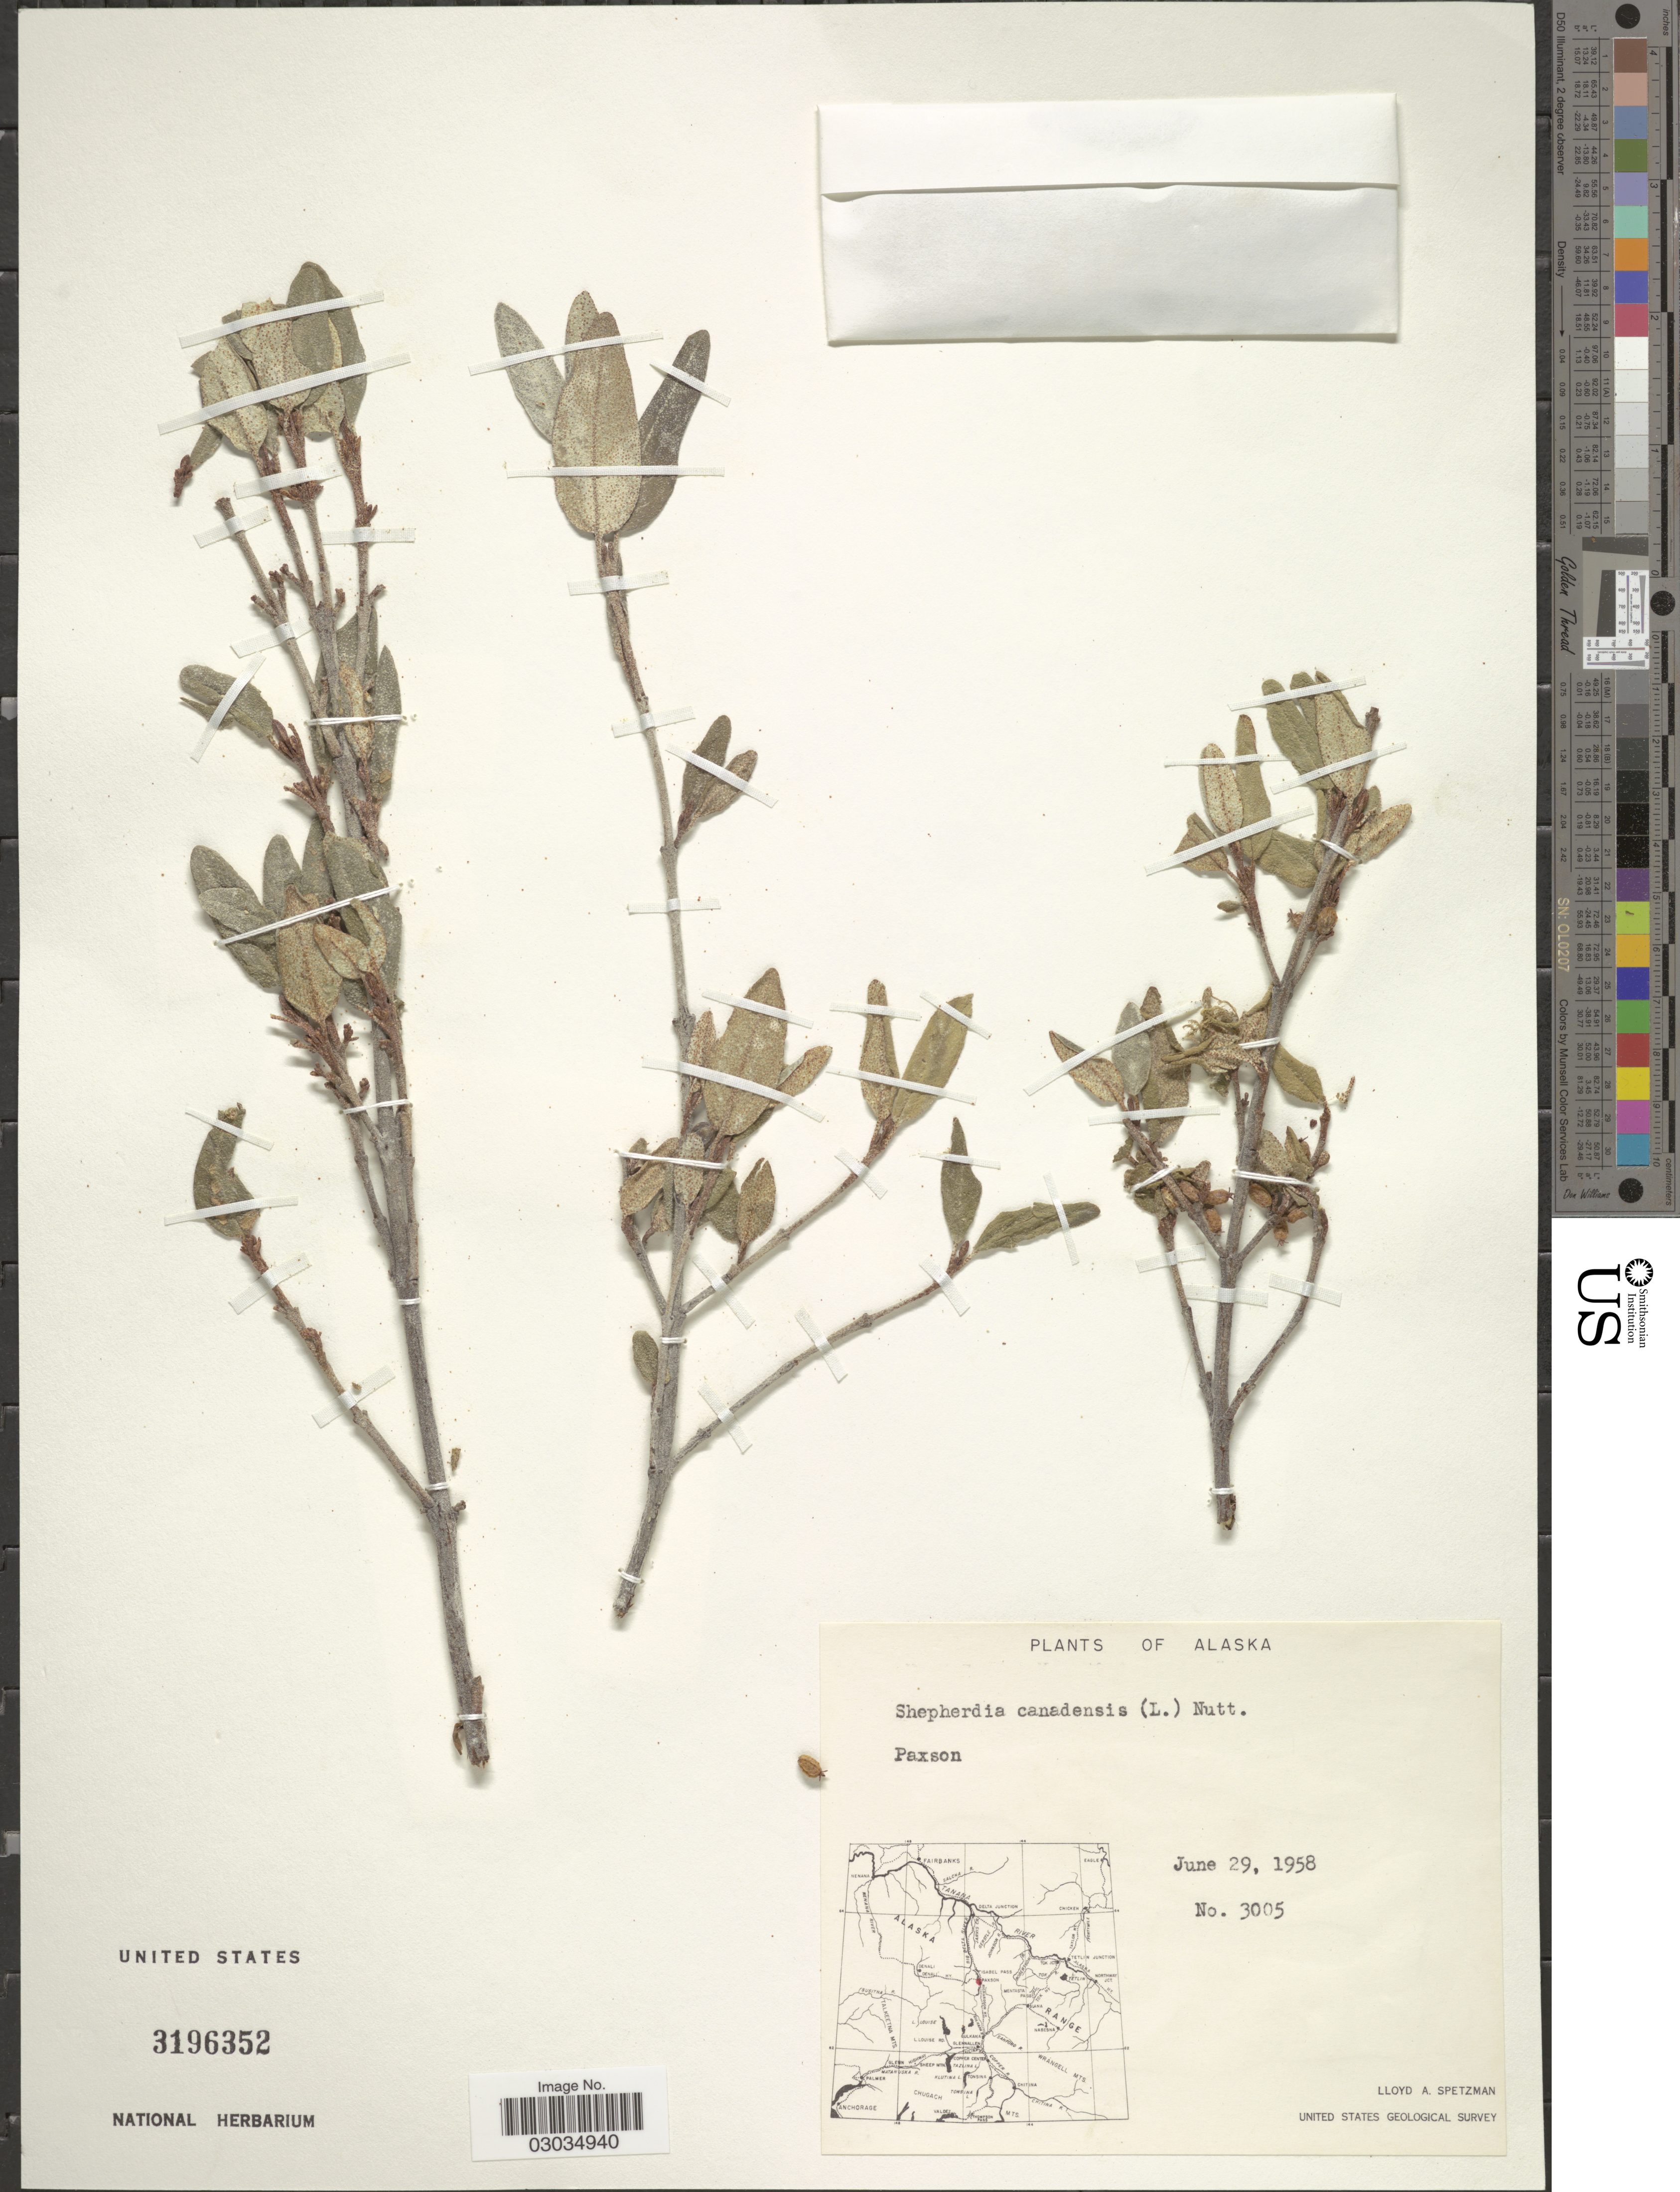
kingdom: Plantae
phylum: Tracheophyta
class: Magnoliopsida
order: Rosales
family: Elaeagnaceae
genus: Shepherdia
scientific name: Shepherdia canadensis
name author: (L.) Nutt.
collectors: L. Spetzman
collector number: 3005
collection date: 1958-06-29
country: United States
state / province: Alaska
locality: Paxson.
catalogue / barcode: US 3196352